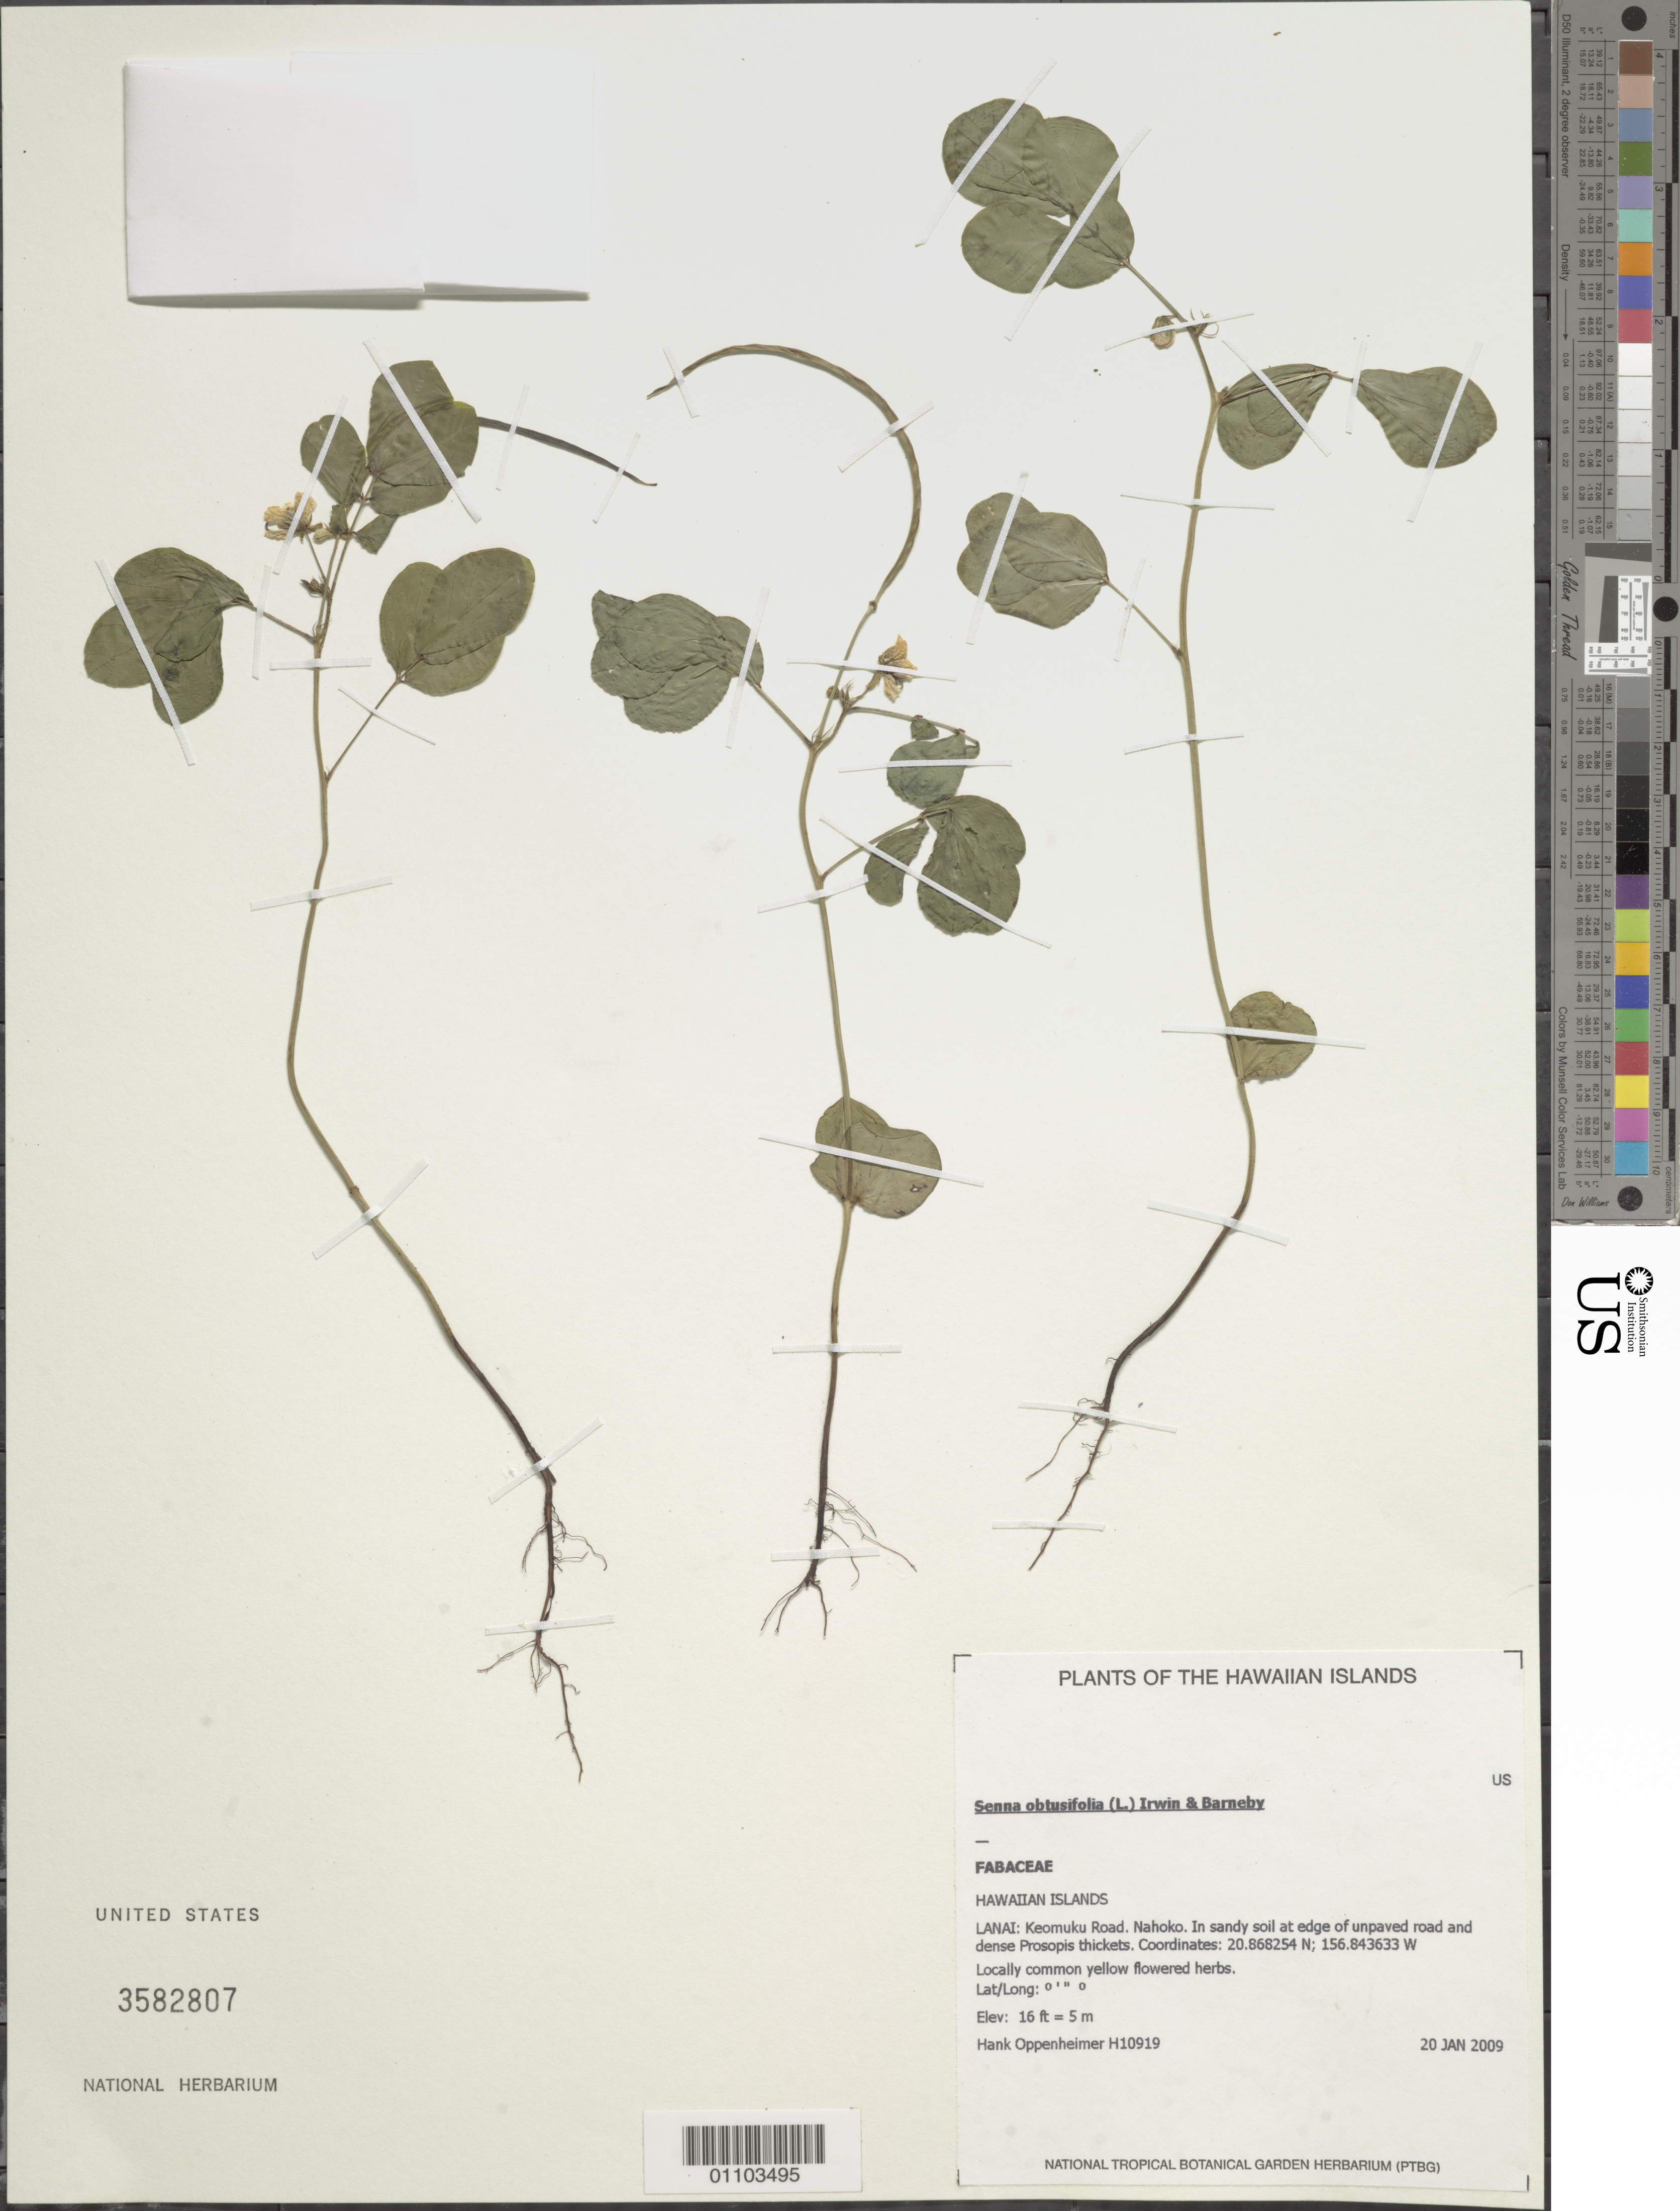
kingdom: Plantae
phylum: Tracheophyta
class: Magnoliopsida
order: Fabales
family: Fabaceae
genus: Senna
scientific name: Senna obtusifolia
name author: (L.) H.S. Irwin & Barneby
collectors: H. Oppenheimer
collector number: H10919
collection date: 2009-01-20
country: United States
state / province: Hawaii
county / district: Maui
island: Lana'i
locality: Keomuku road, Nahoko.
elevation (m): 5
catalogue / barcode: US 3582807